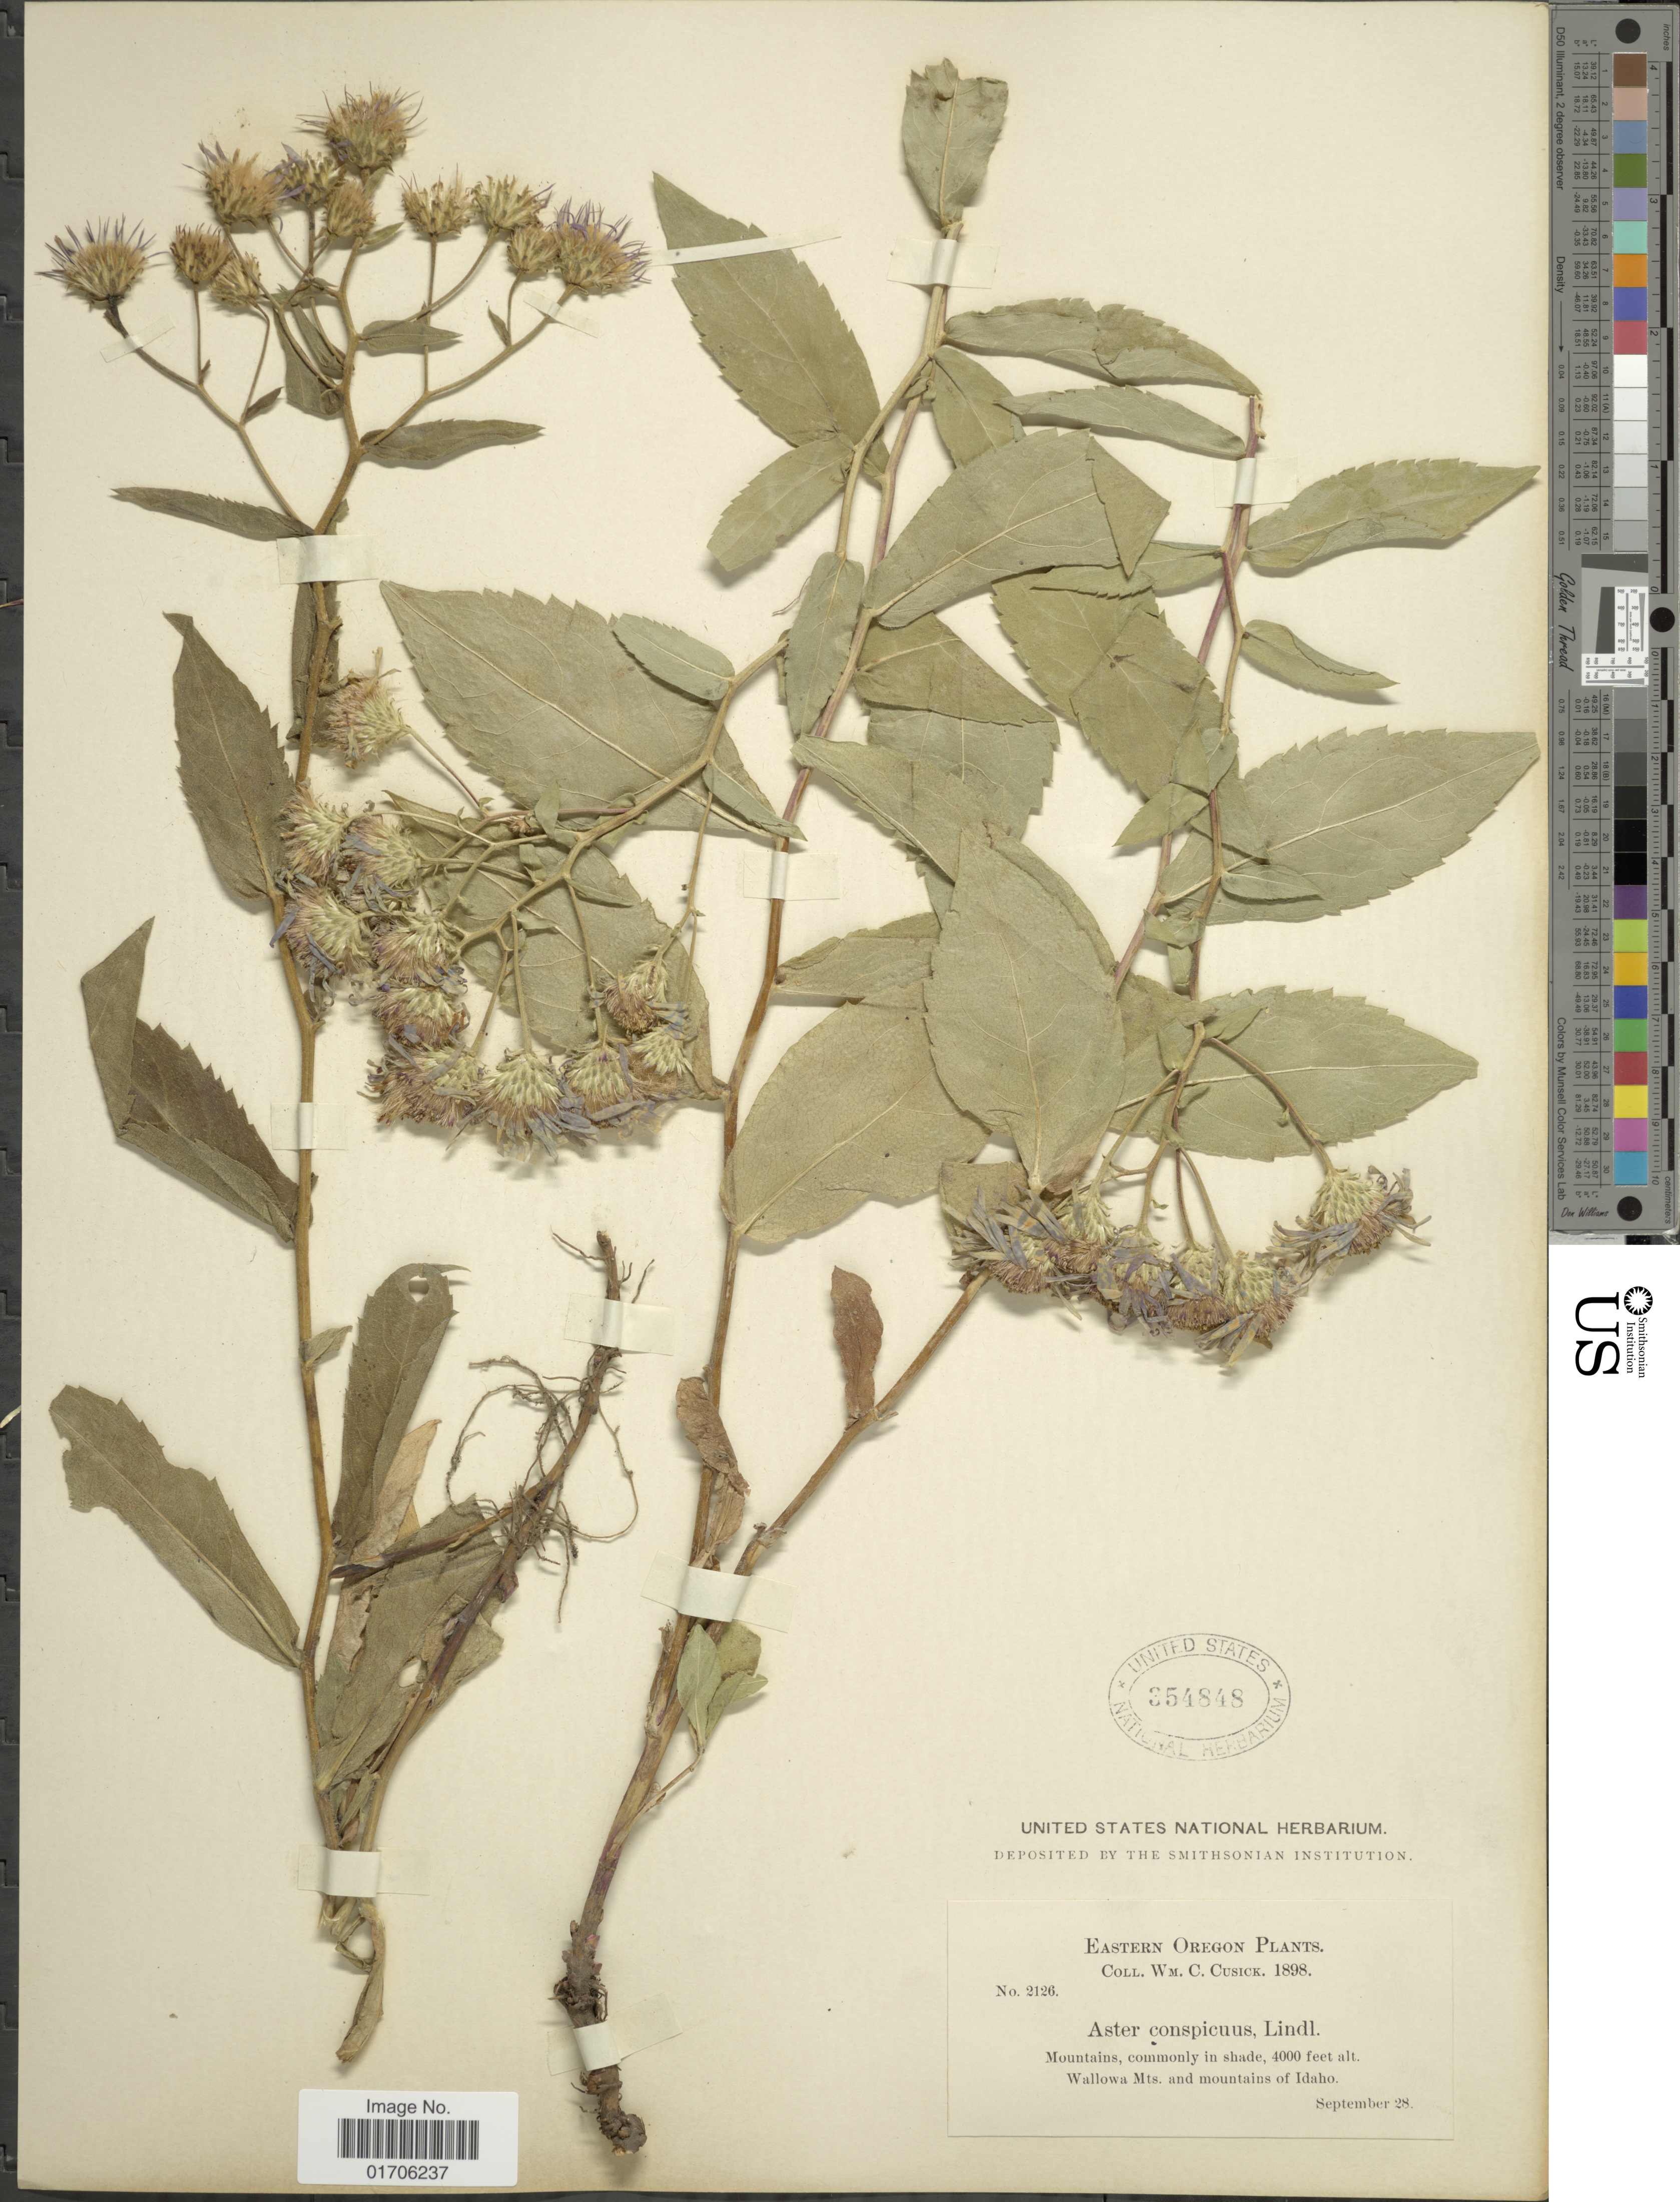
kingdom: Plantae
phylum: Tracheophyta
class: Magnoliopsida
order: Asterales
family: Asteraceae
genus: Eurybia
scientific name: Eurybia conspicua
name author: (Lindl.) G.L. Nesom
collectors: W. C. Cusick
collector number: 2126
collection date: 1898-09-28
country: United States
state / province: Oregon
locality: Eastern Oregon. Mountains, commonly in shade. Wallowa Mt. and mountains of Idaho.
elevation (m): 1219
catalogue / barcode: US 354848